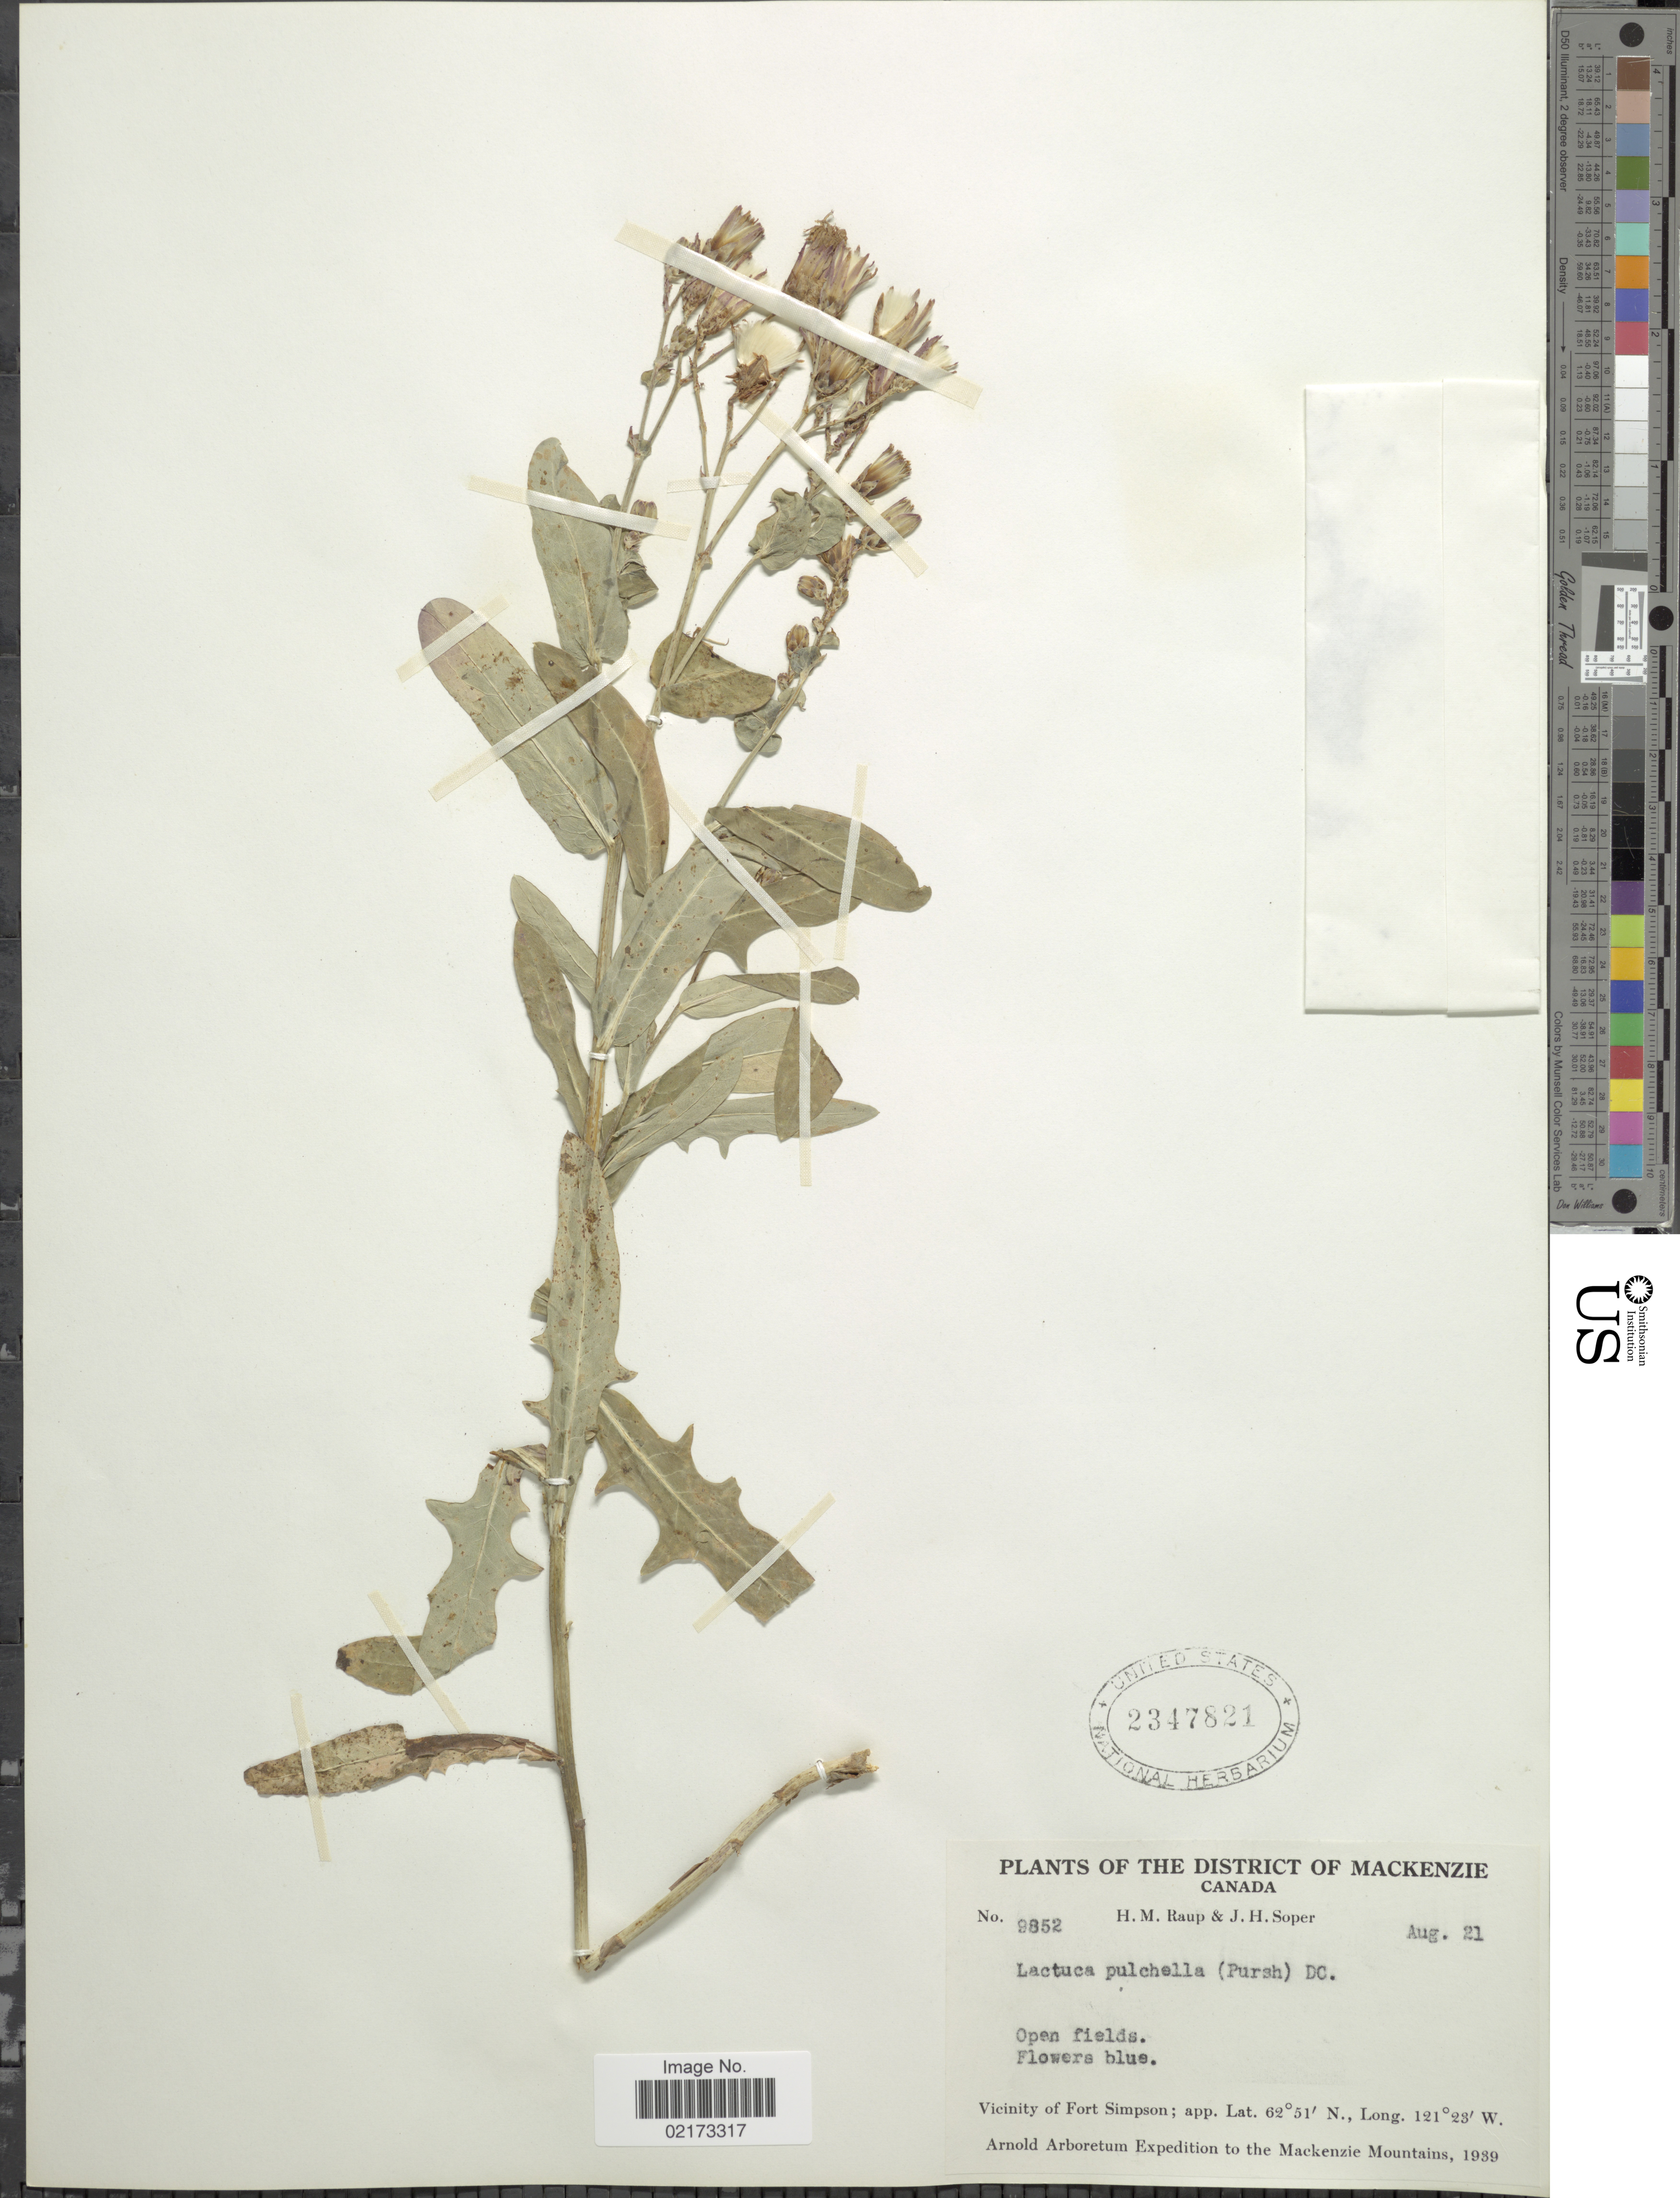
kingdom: Plantae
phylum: Tracheophyta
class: Magnoliopsida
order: Asterales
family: Asteraceae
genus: Lactuca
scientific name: Lactuca tatarica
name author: (L.) C.A. Mey.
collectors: H. Raup & J. H. Soper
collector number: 9852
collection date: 1939-08-21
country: Canada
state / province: British Columbia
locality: District of Mackenzie, Vicinity of Fort Simpson, Mackenzie Mountains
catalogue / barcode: US 2347821